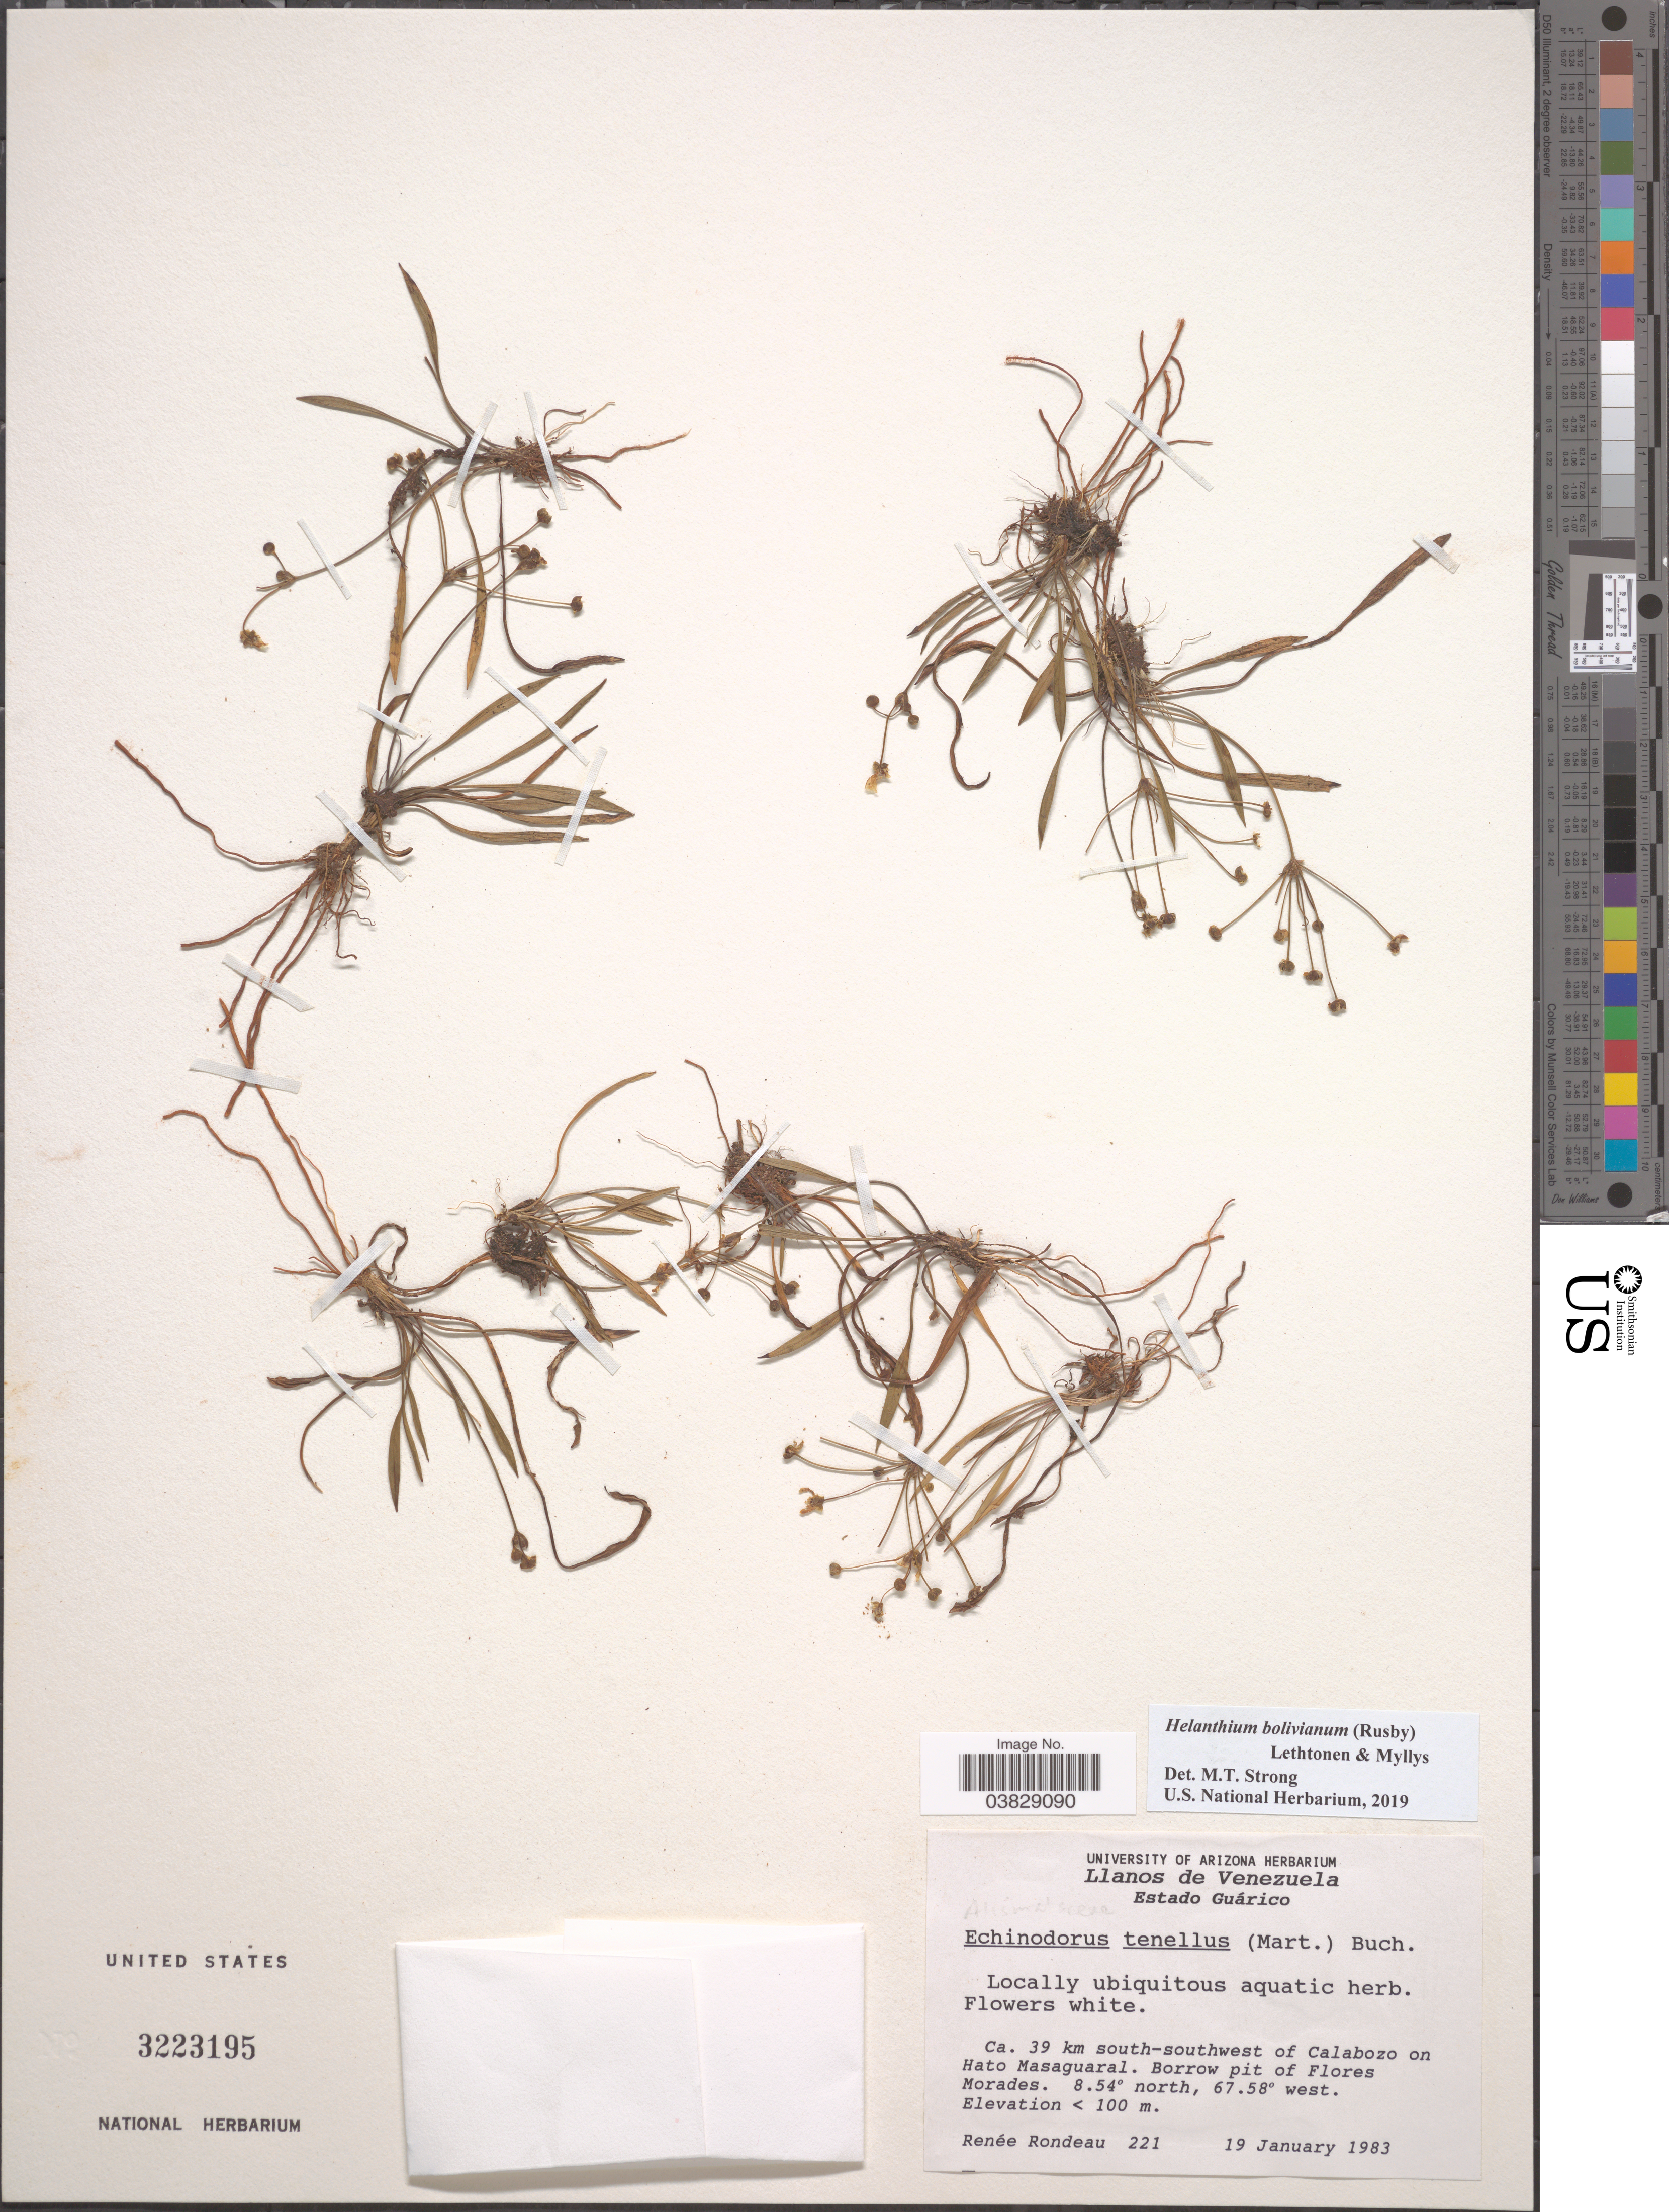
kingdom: Plantae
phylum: Tracheophyta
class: Liliopsida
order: Alismatales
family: Alismataceae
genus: Helanthium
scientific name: Helanthium bolivianum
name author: (Rusby) Lehtonen & Myllys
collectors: R. Rondeau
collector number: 221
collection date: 1983-01-19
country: Venezuela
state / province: Guarico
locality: Llanos de Venezuela. Ca. 39 km south-southwest of Calabozo on Hato Masaguaral.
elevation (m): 100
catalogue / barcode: US 3223195